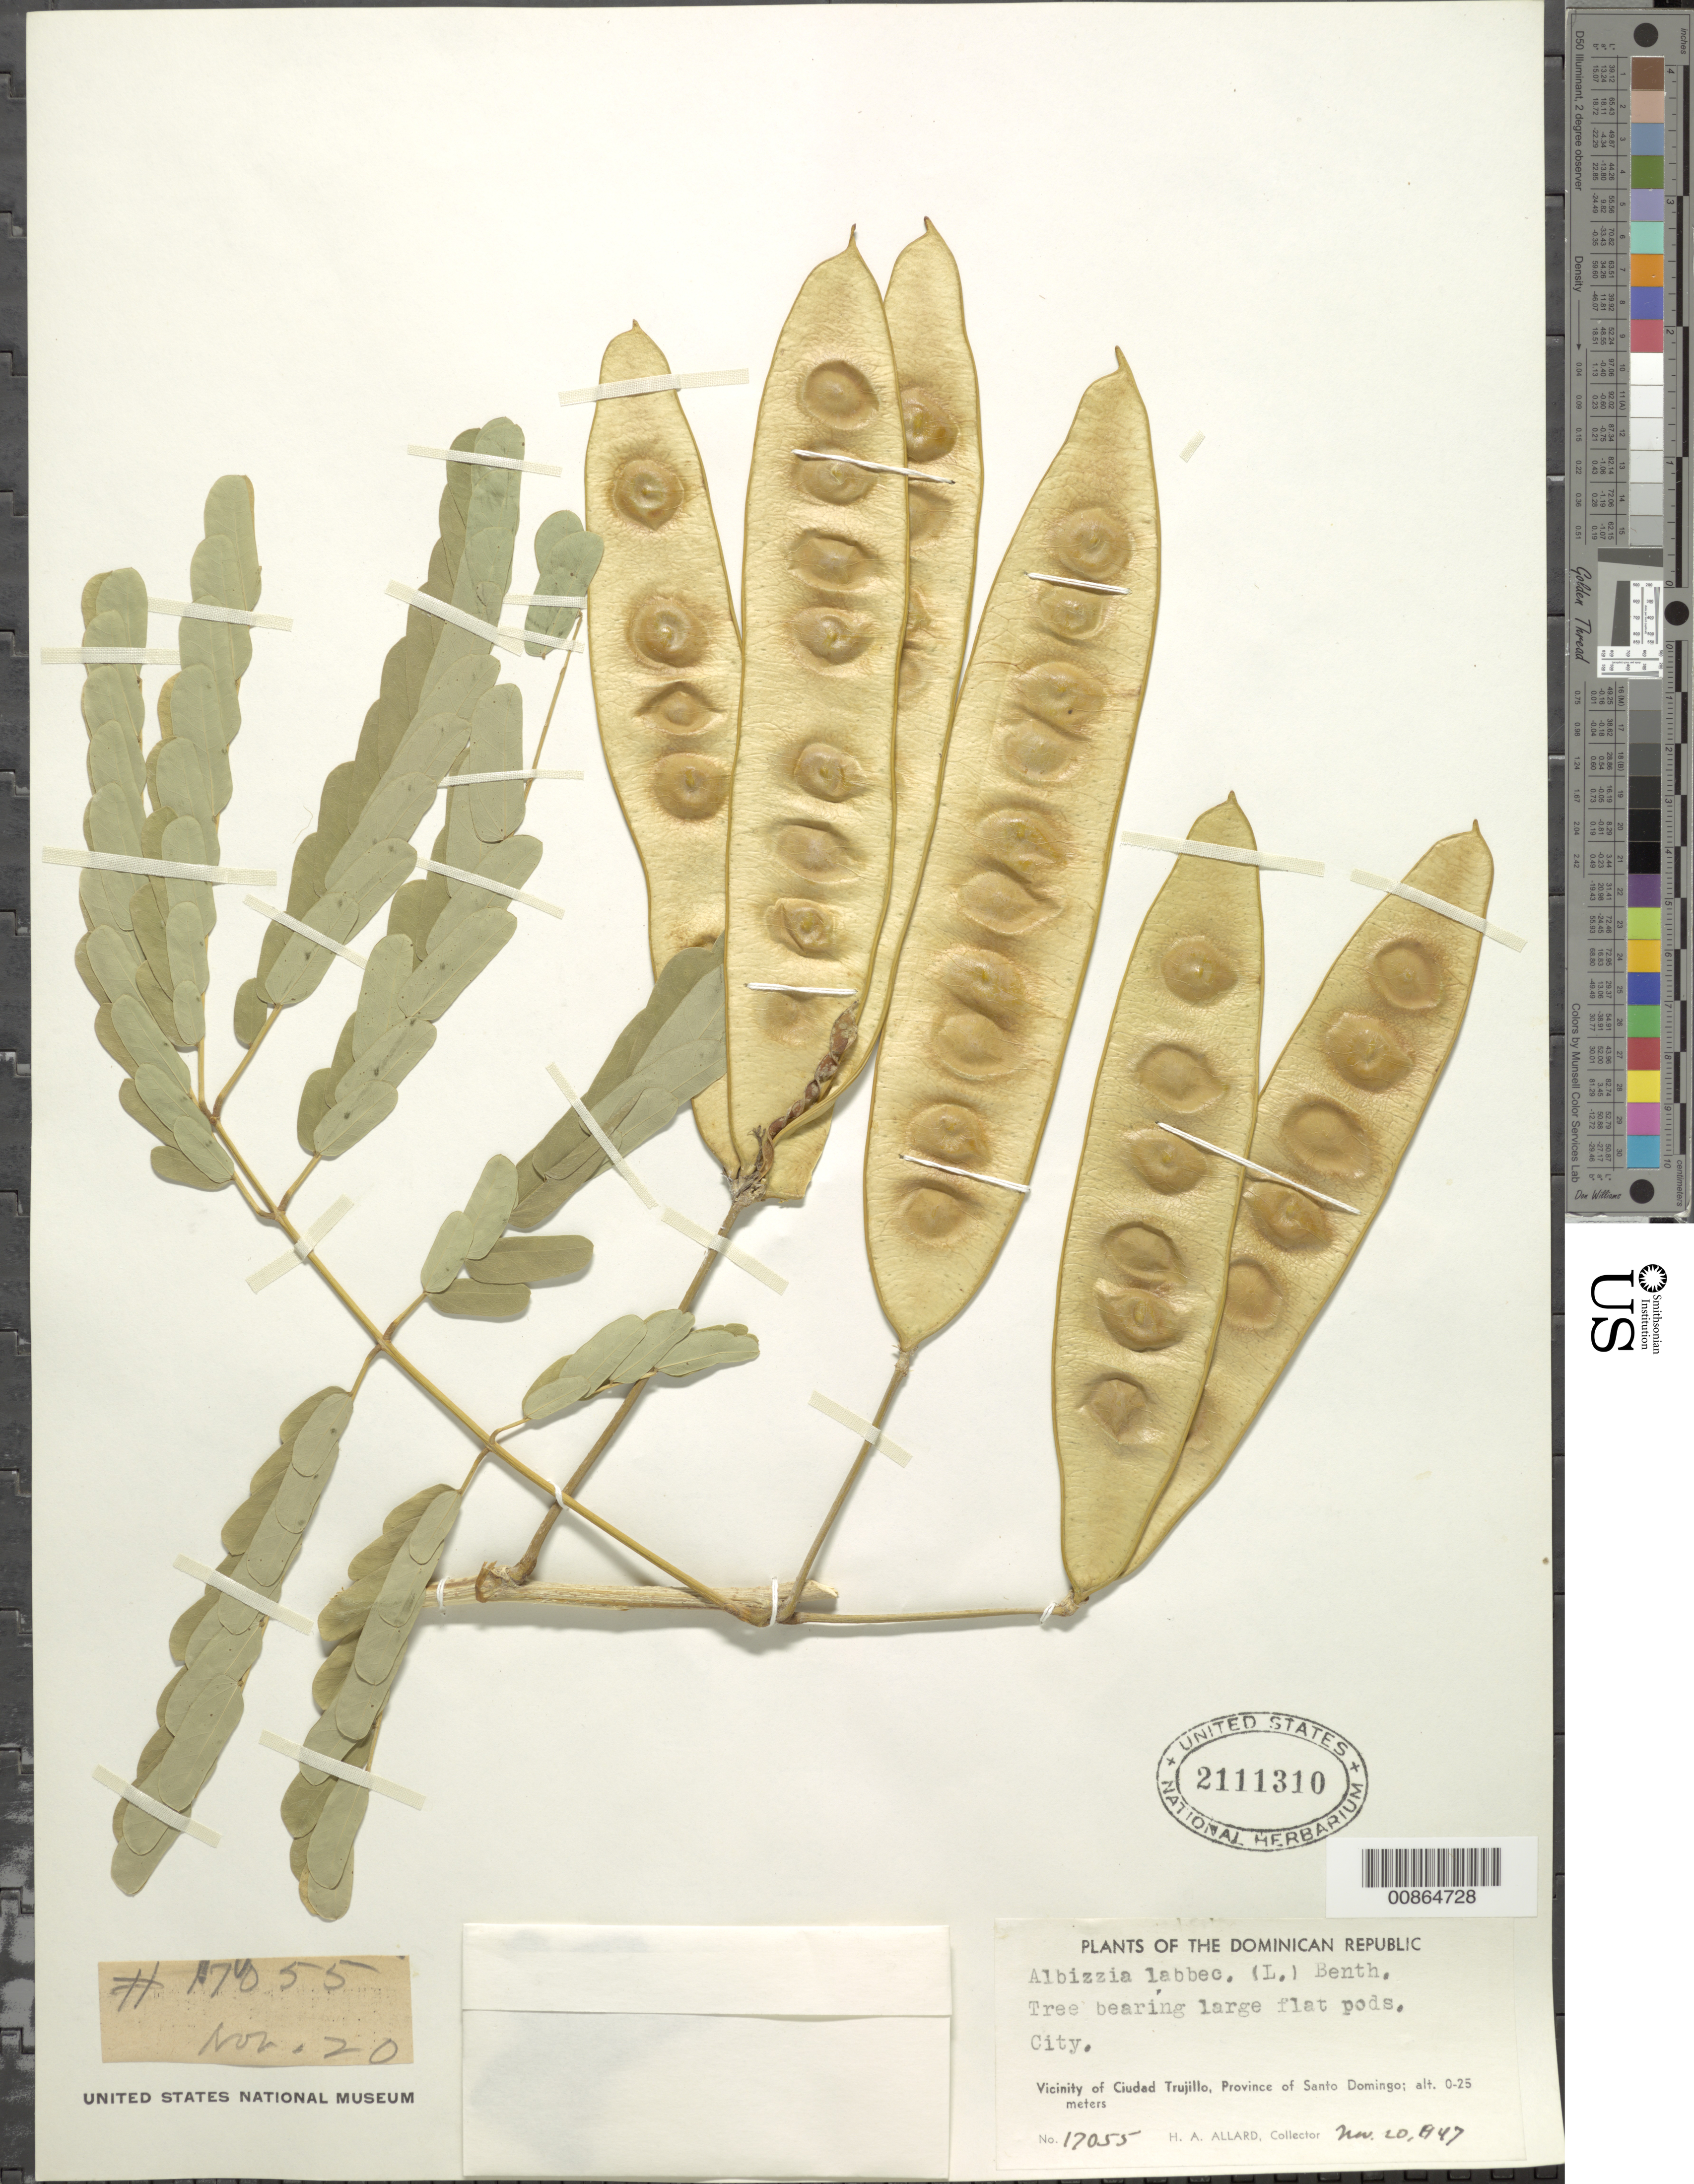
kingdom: Plantae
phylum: Tracheophyta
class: Magnoliopsida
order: Fabales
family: Fabaceae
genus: Albizia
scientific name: Albizia lebbeck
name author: (L.) Benth.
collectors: H. A. Allard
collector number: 17055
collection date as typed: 20 Nov 1947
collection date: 1947-11-20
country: Dominican Republic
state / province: Distrito Nacional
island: Hispaniola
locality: Vicinity of Ciudad Trujillo, Province of Santo Domingo (obsolete). City.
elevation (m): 0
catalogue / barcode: US 2111310